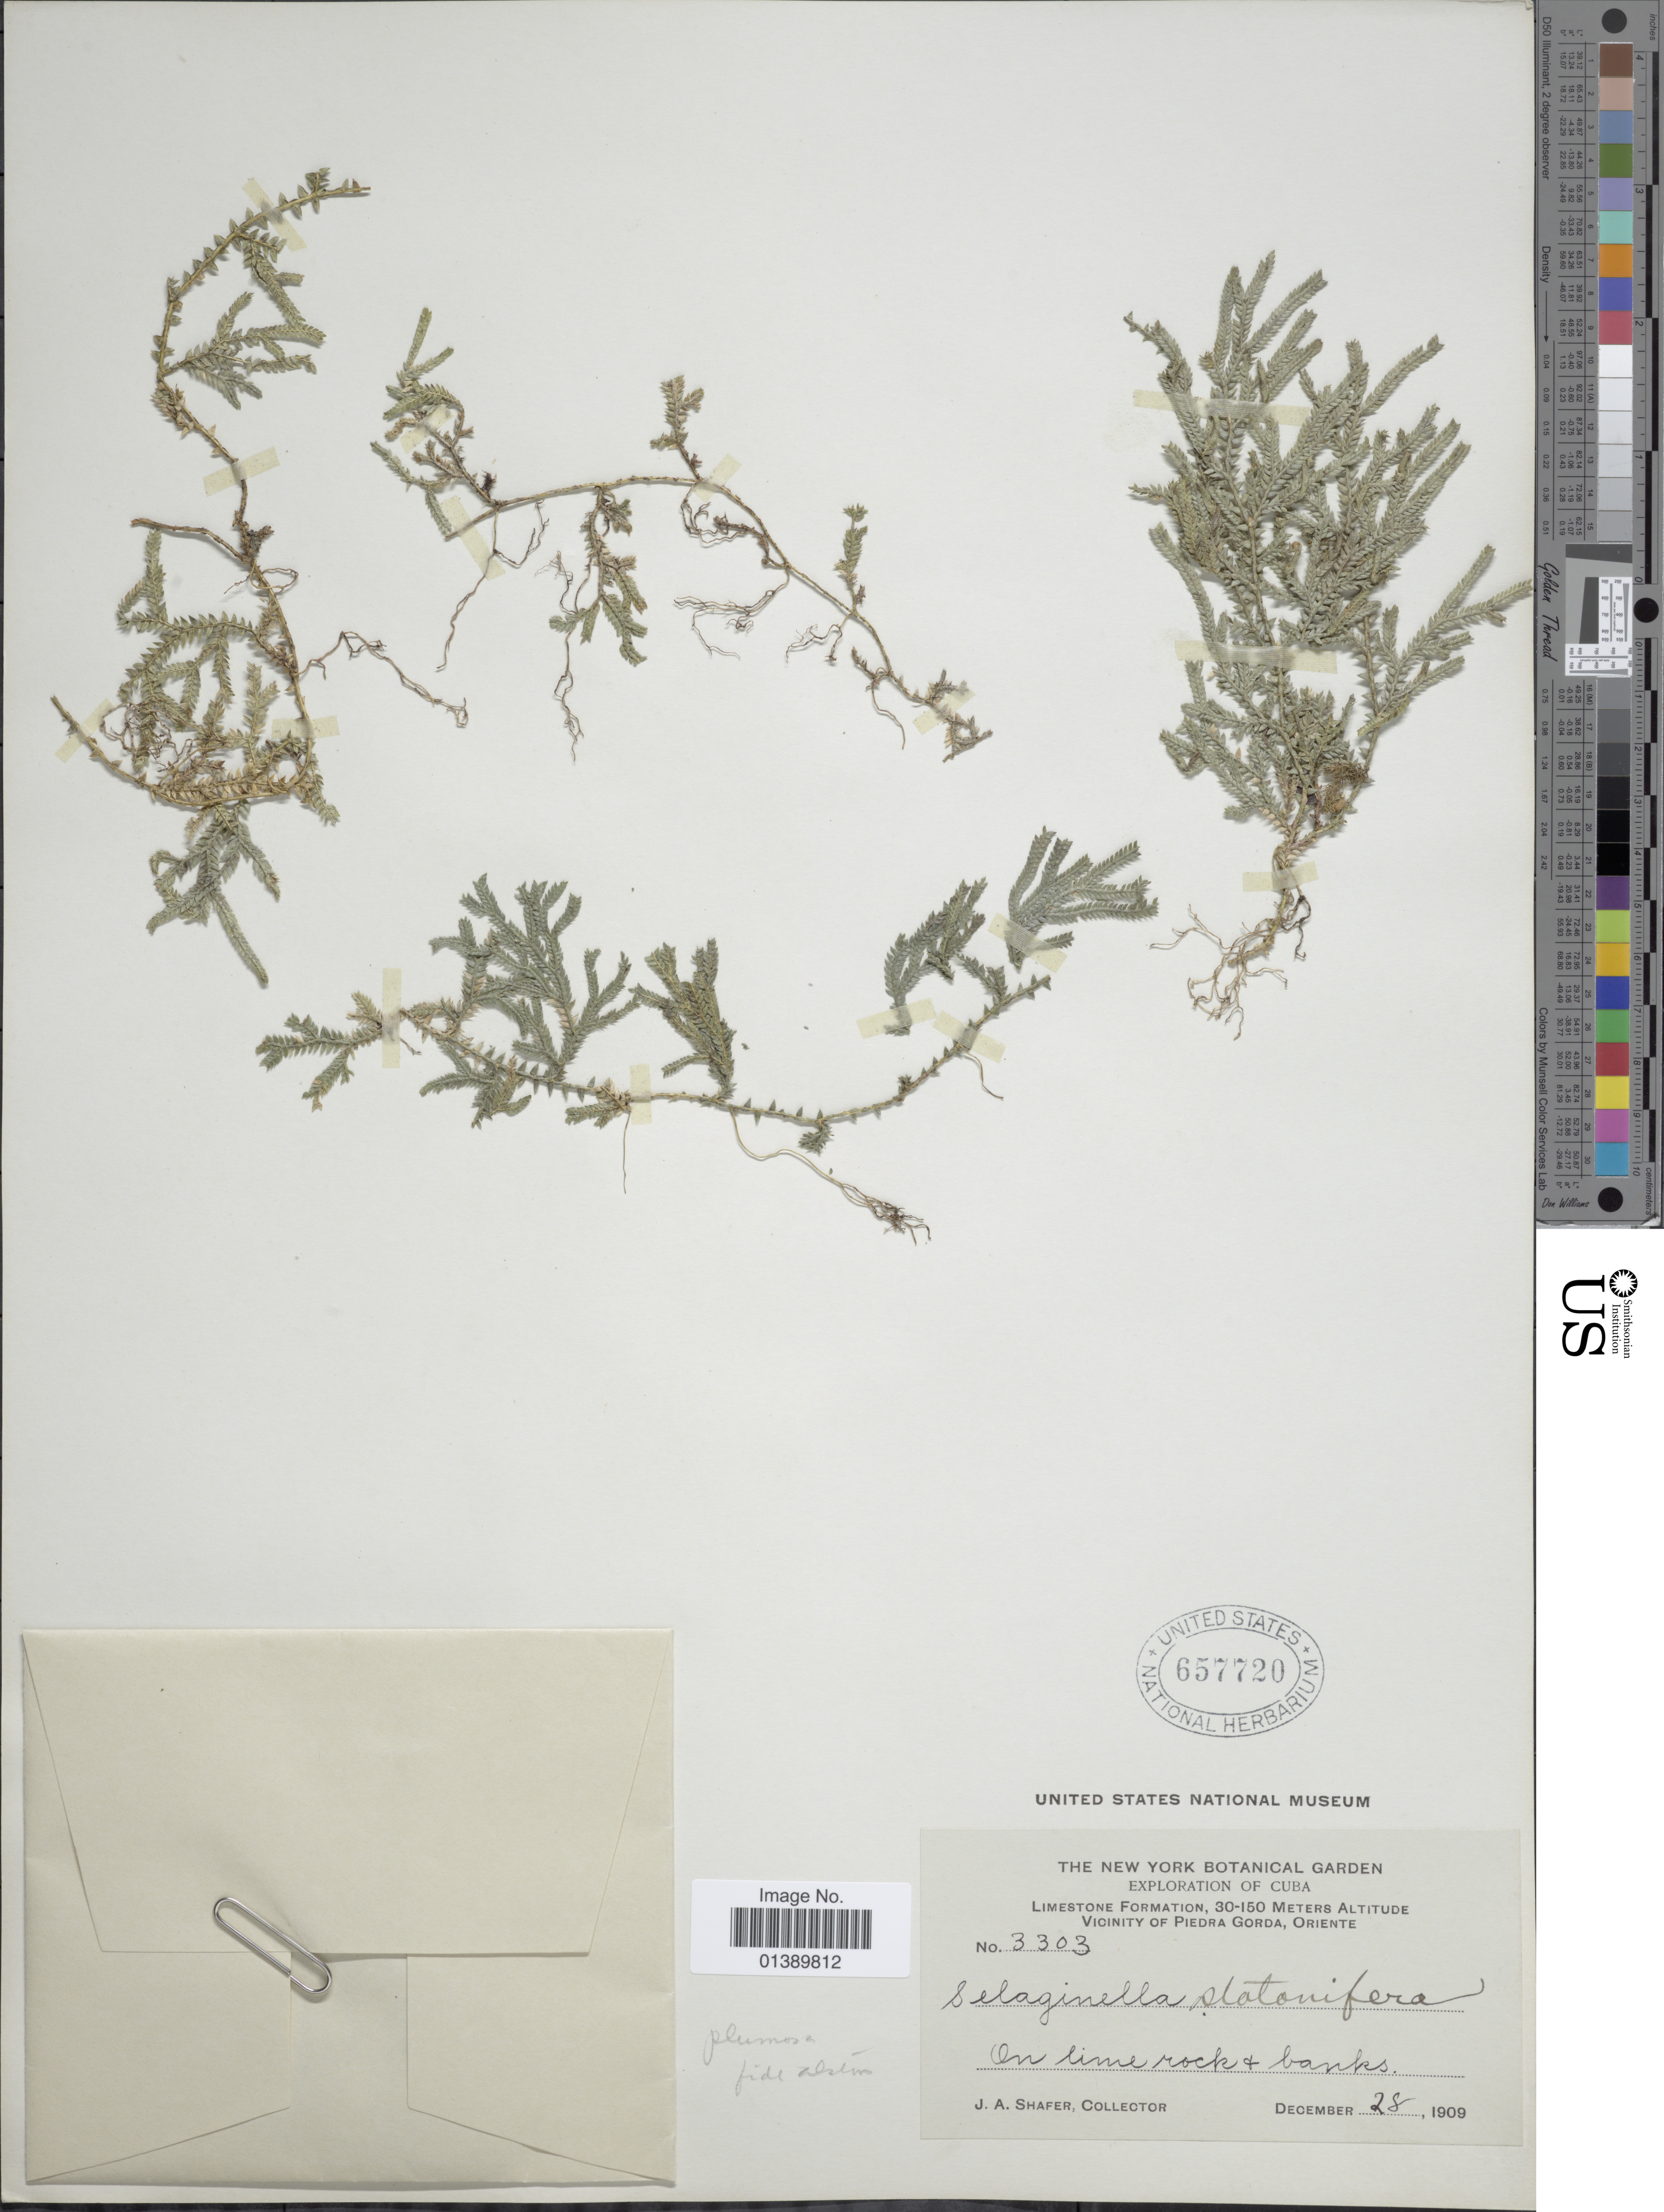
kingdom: Plantae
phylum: Tracheophyta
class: Lycopodiopsida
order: Selaginellales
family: Selaginellaceae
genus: Selaginella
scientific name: Selaginella plumosa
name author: (L.) C. Presl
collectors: J. A. Shafer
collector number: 3303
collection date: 1909-12-28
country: Cuba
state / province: Oriente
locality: Limestone Formaton, Vicinity of Piedra Gorda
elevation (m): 30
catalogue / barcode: US 657720